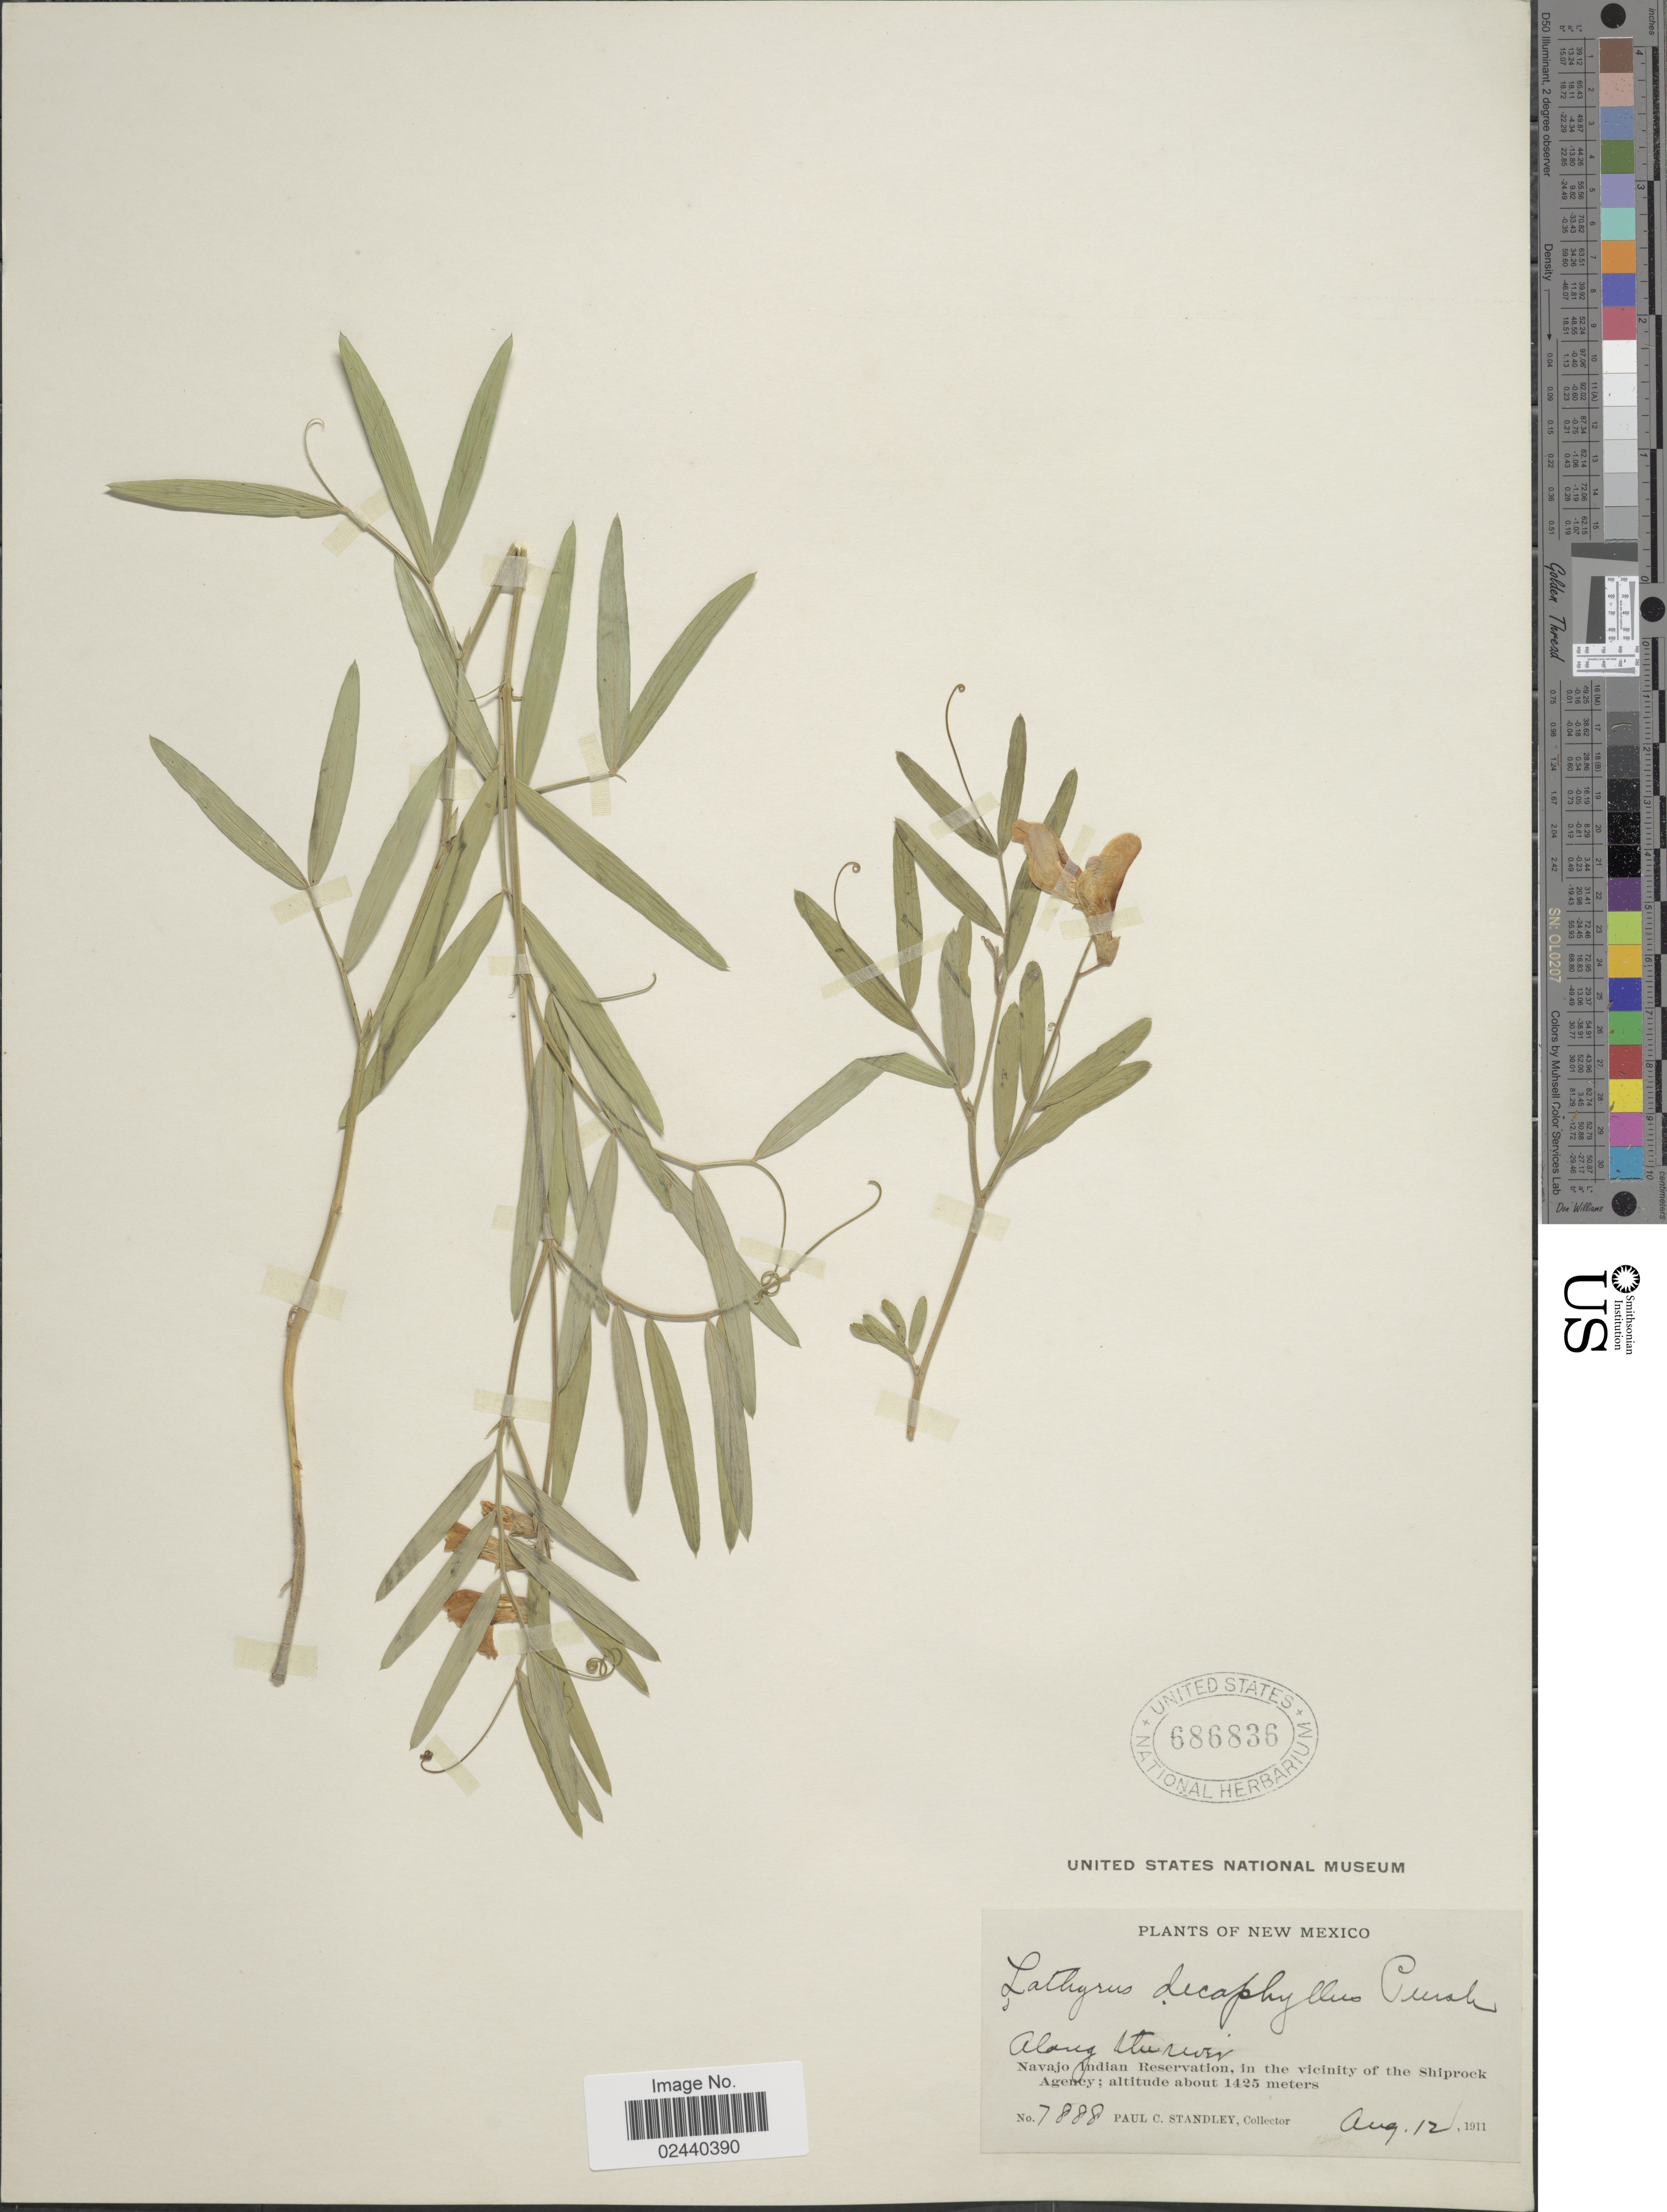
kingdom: Plantae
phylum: Tracheophyta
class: Magnoliopsida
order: Fabales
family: Fabaceae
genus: Lathyrus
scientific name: Lathyrus eucosmus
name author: Butters & H. St. John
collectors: P. C. Standley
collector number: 7888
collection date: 1911-08-12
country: United States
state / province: New Mexico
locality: Along the river, Navajo Indian Reservation, in the vicinity of the Shiprock Agency.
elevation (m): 1425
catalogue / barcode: US 686836